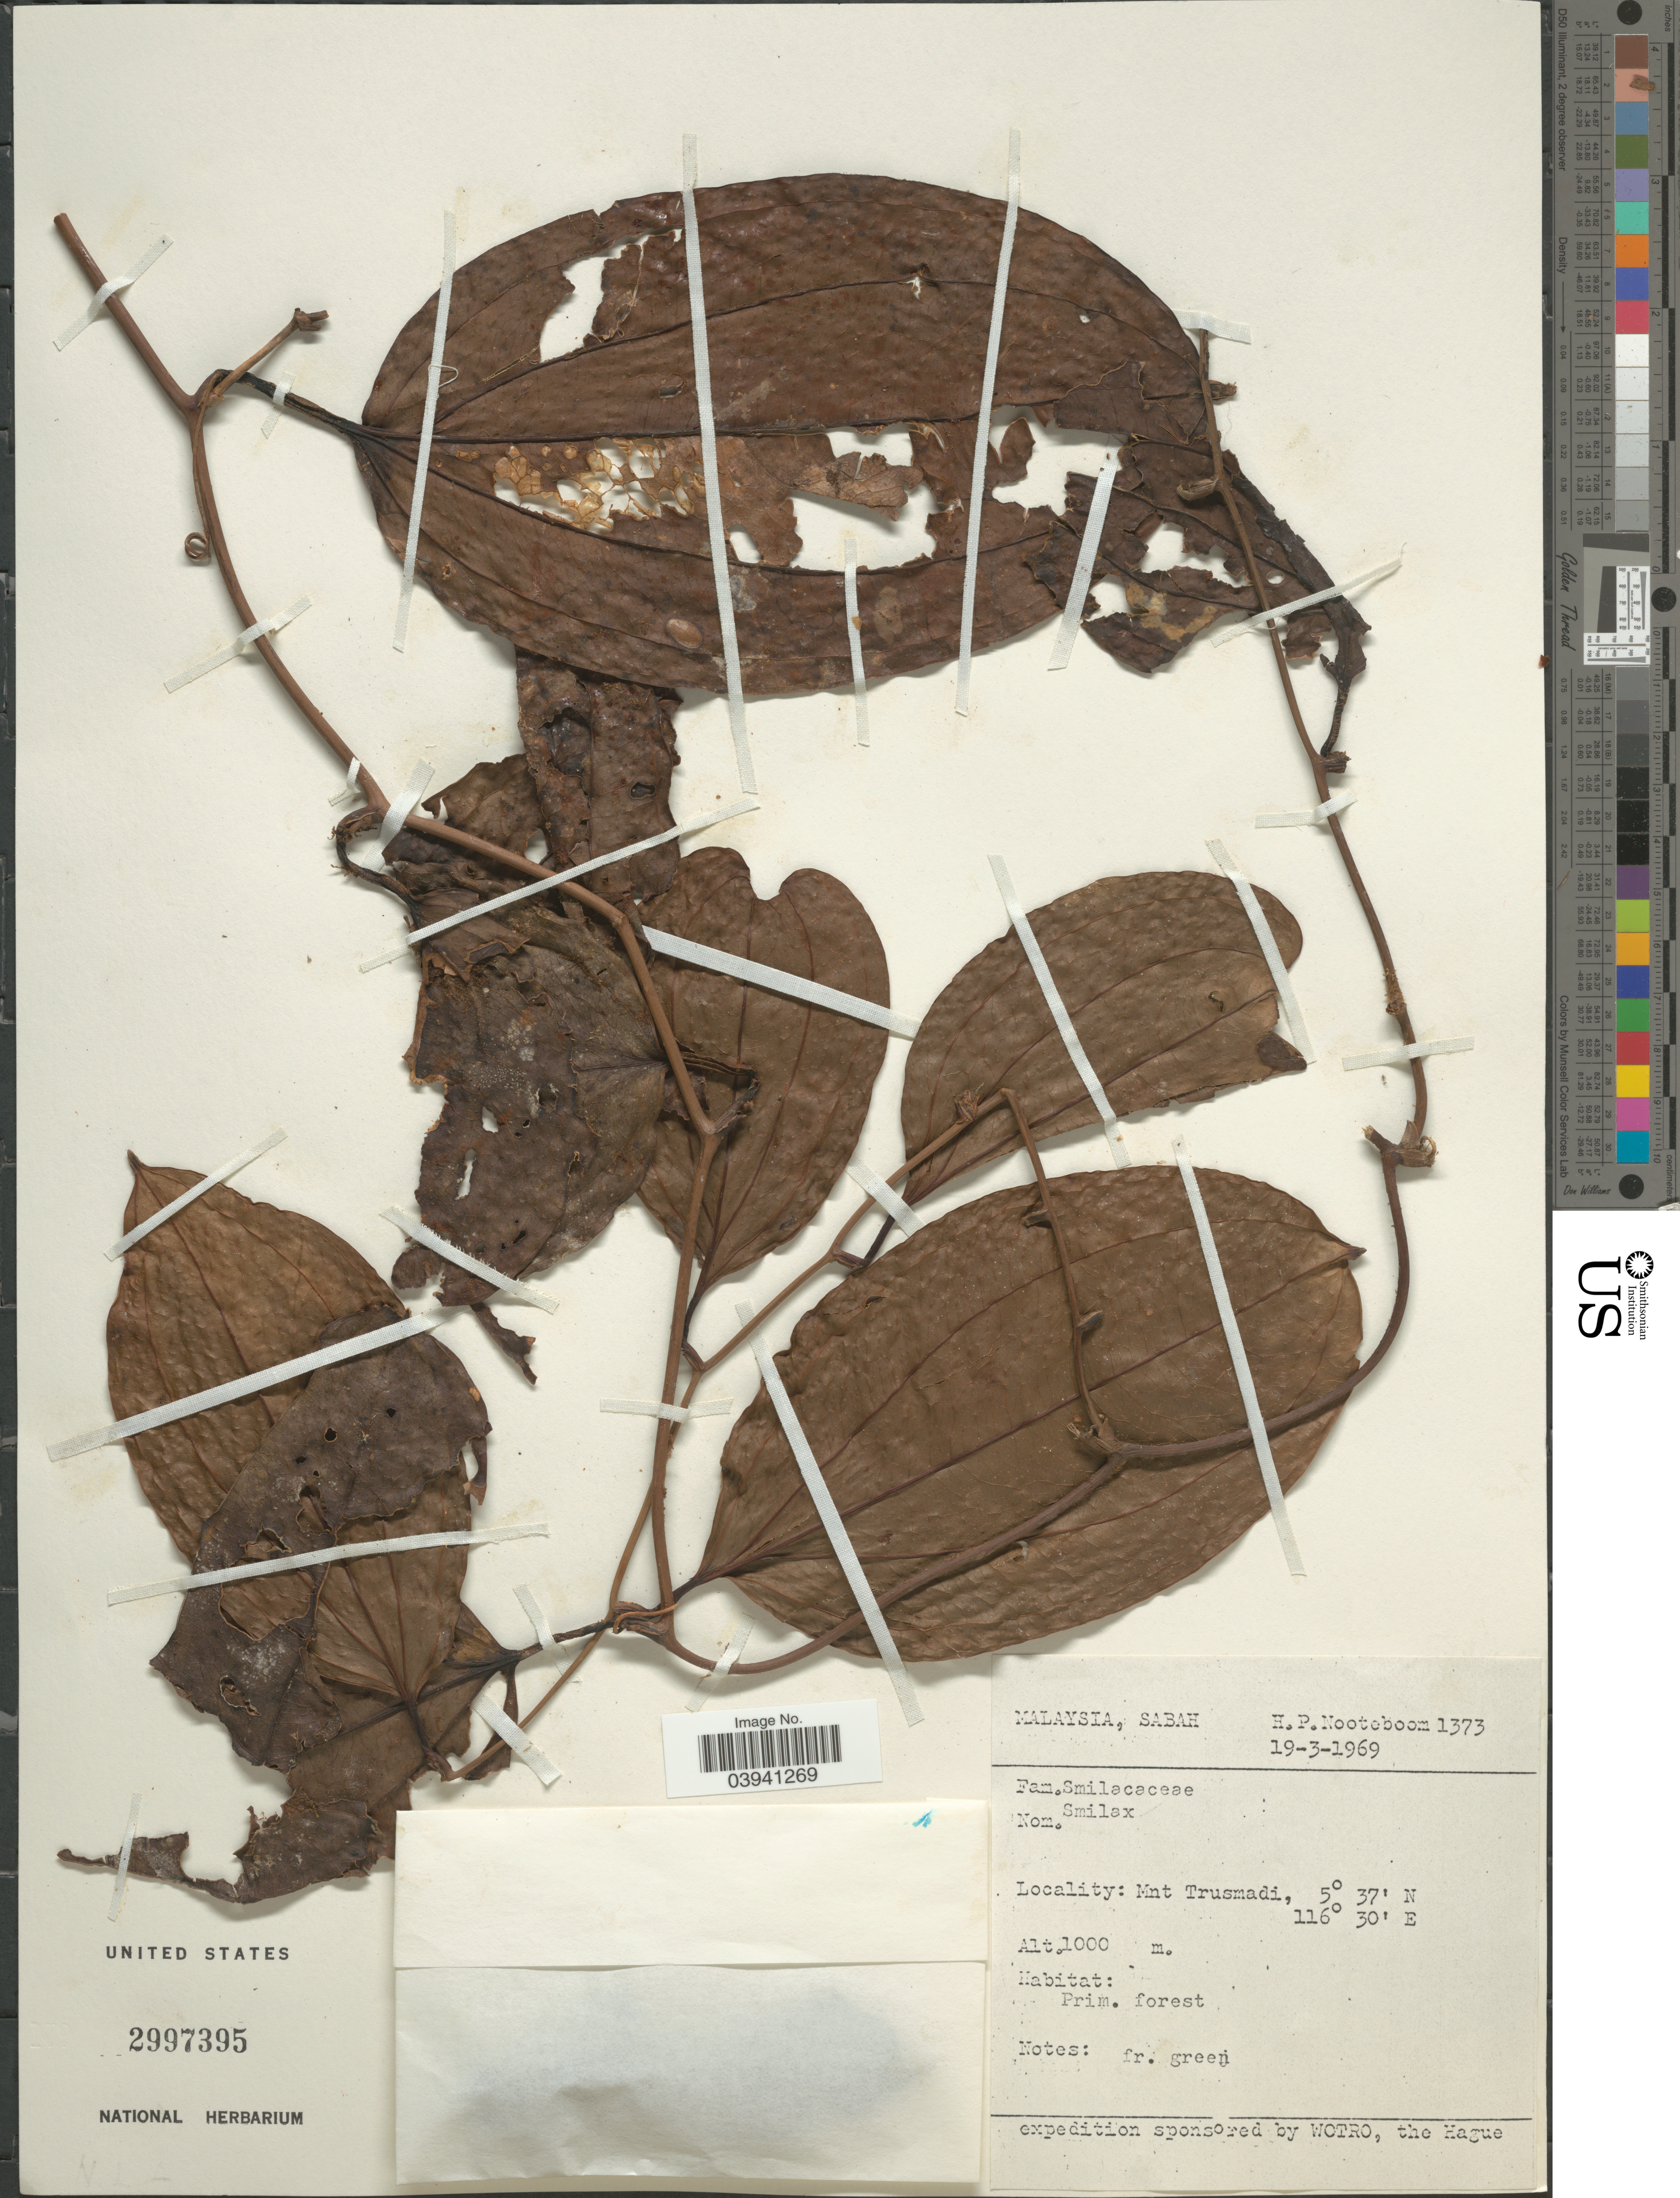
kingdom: Plantae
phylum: Tracheophyta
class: Liliopsida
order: Liliales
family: Smilacaceae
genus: Smilax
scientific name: Smilax sp.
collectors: H. P. Nooteboom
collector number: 1373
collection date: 1969-03-19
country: Malaysia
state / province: Sabah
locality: Mnt Trusmadi.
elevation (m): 1000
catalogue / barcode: US 2997395